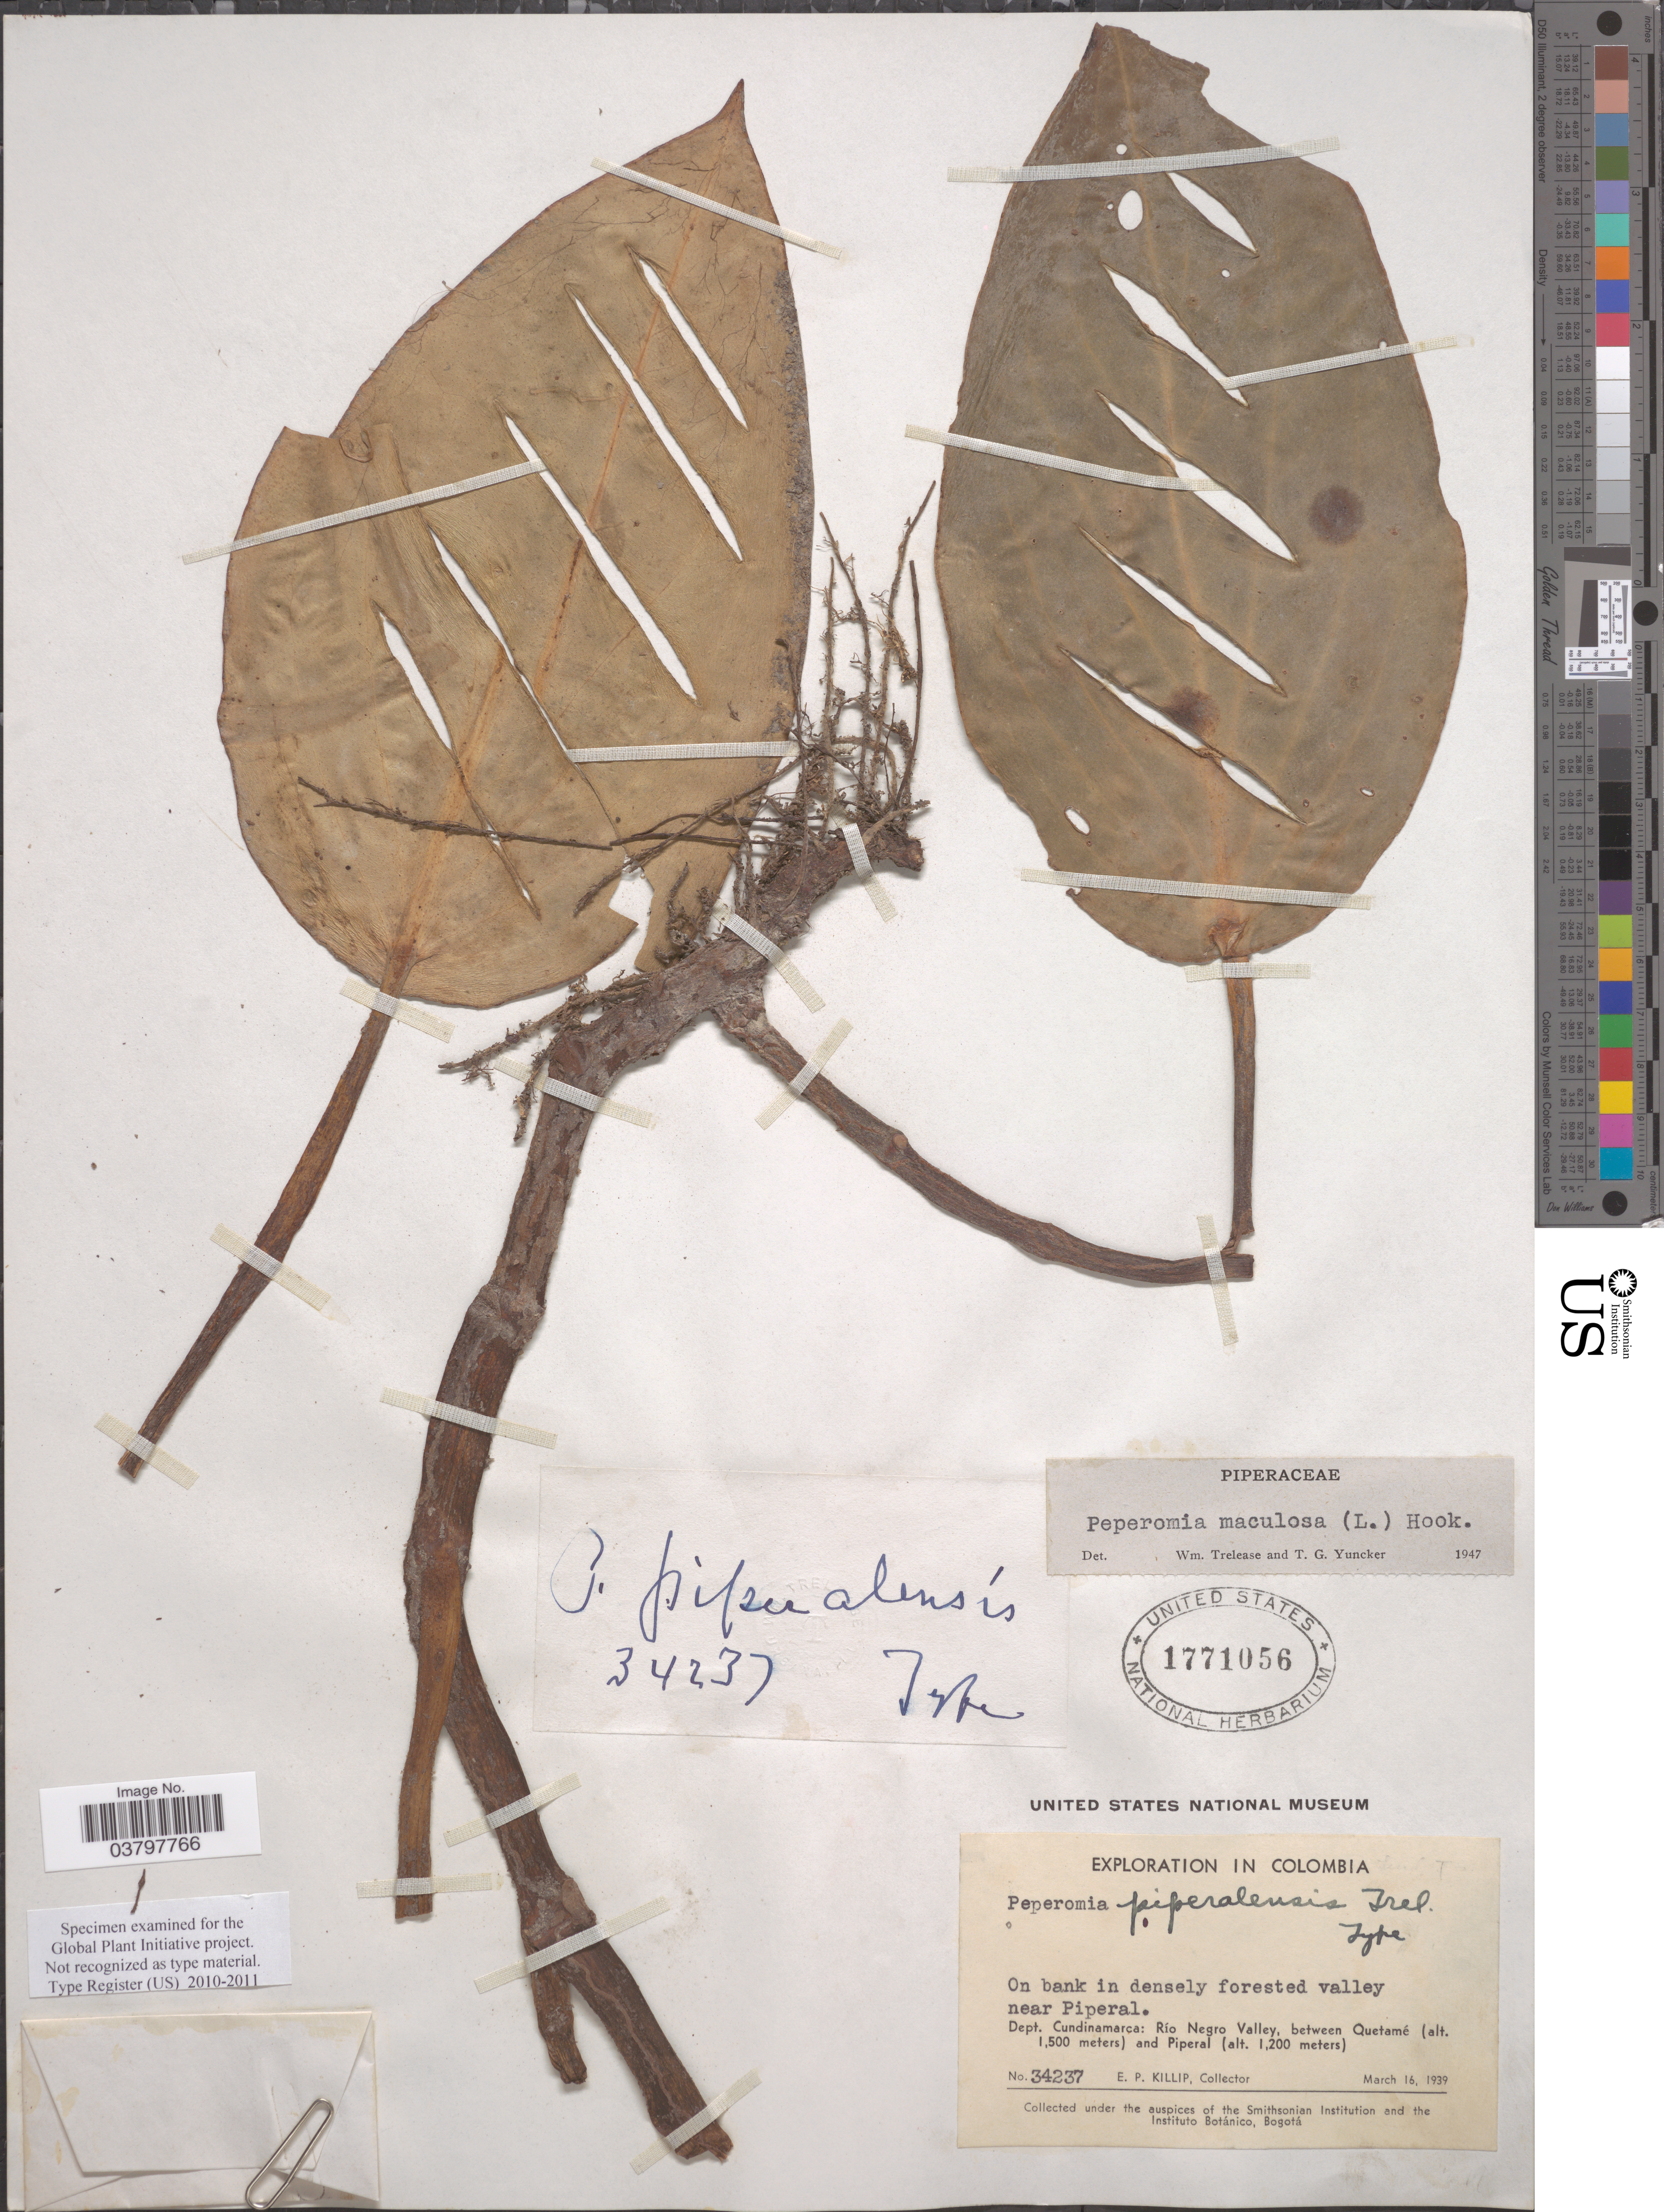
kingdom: Plantae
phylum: Tracheophyta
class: Magnoliopsida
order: Piperales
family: Piperaceae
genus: Peperomia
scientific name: Peperomia maculosa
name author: (L.) Hook.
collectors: E. P. Killip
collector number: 34237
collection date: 1939-03-16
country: Colombia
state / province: Cundinamarca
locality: On bank in densely forested valley near Piperal. Dept. Cundinamarca: Río Negro Valley, between Quetamé and Piperal.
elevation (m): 1200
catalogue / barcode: US 1771056